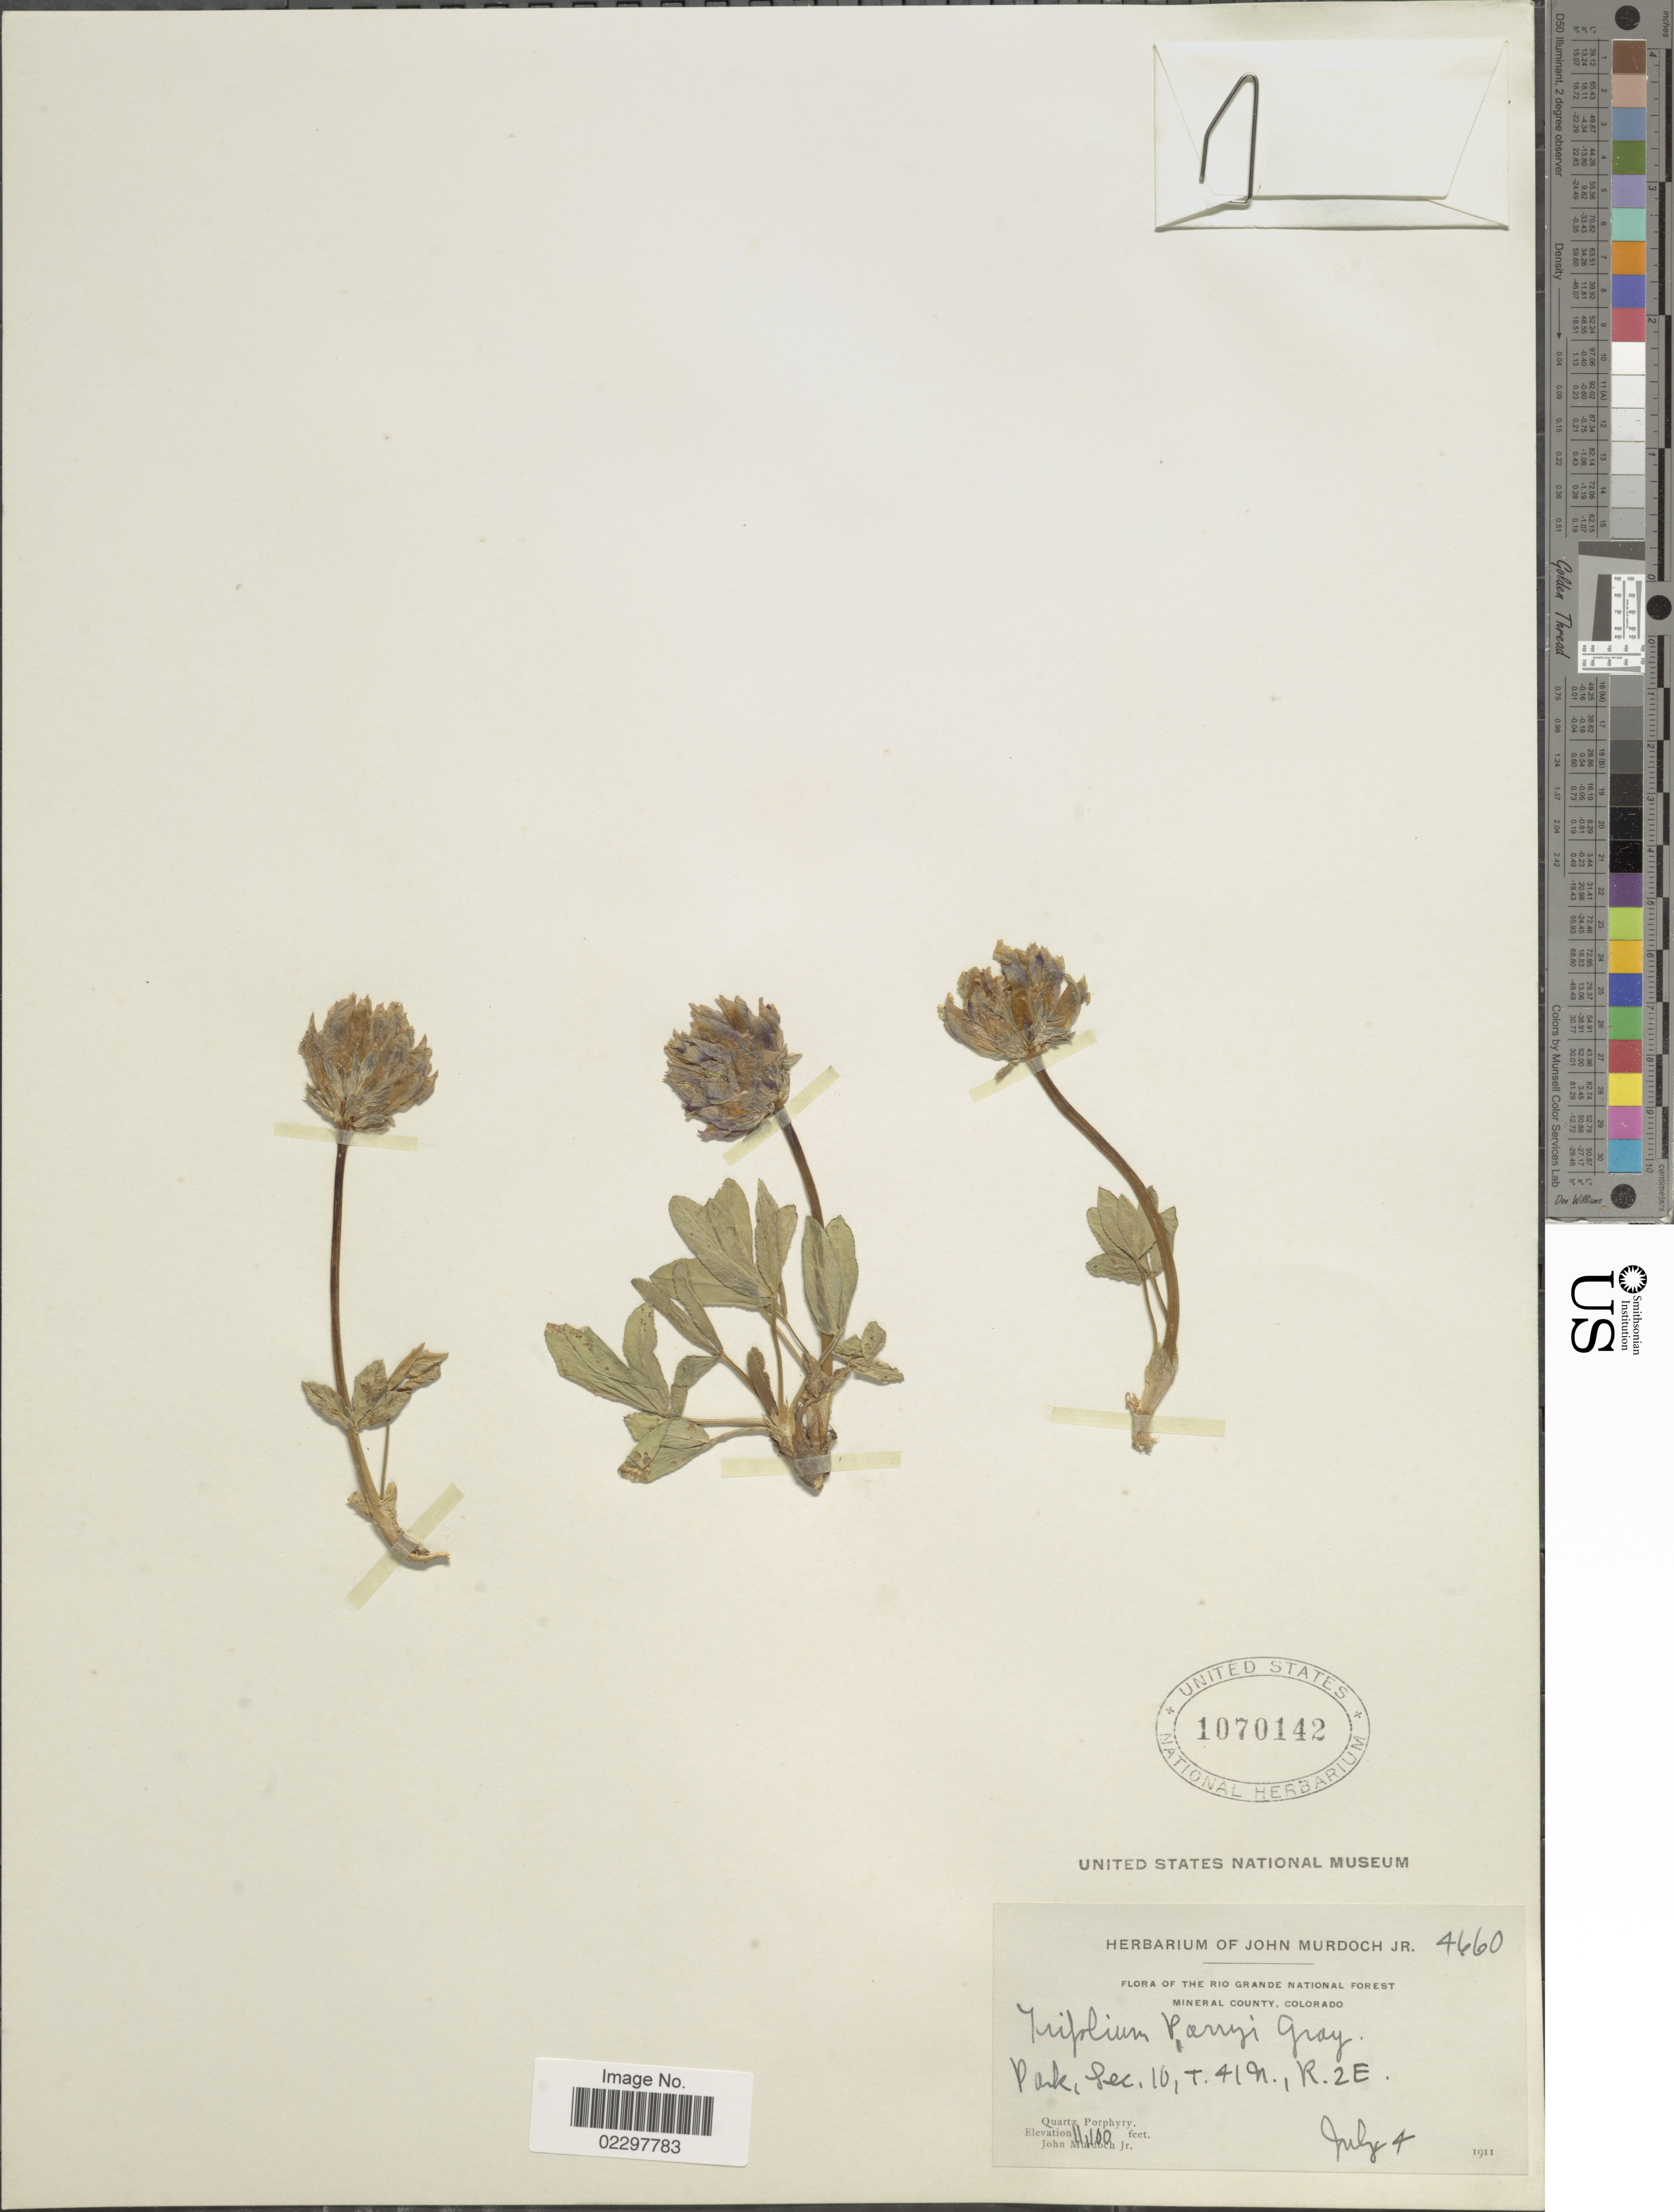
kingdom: Plantae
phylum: Tracheophyta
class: Magnoliopsida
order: Fabales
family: Fabaceae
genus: Trifolium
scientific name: Trifolium parryi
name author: A. Gray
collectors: J. Murdoch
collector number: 4660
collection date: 1911-07-04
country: United States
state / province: Colorado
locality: The Rio Grande National Forest Mineral County, Quartz Pophyry, Park, Sec. 10, T. 41 n., R. 2E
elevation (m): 3383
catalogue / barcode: US 1070142